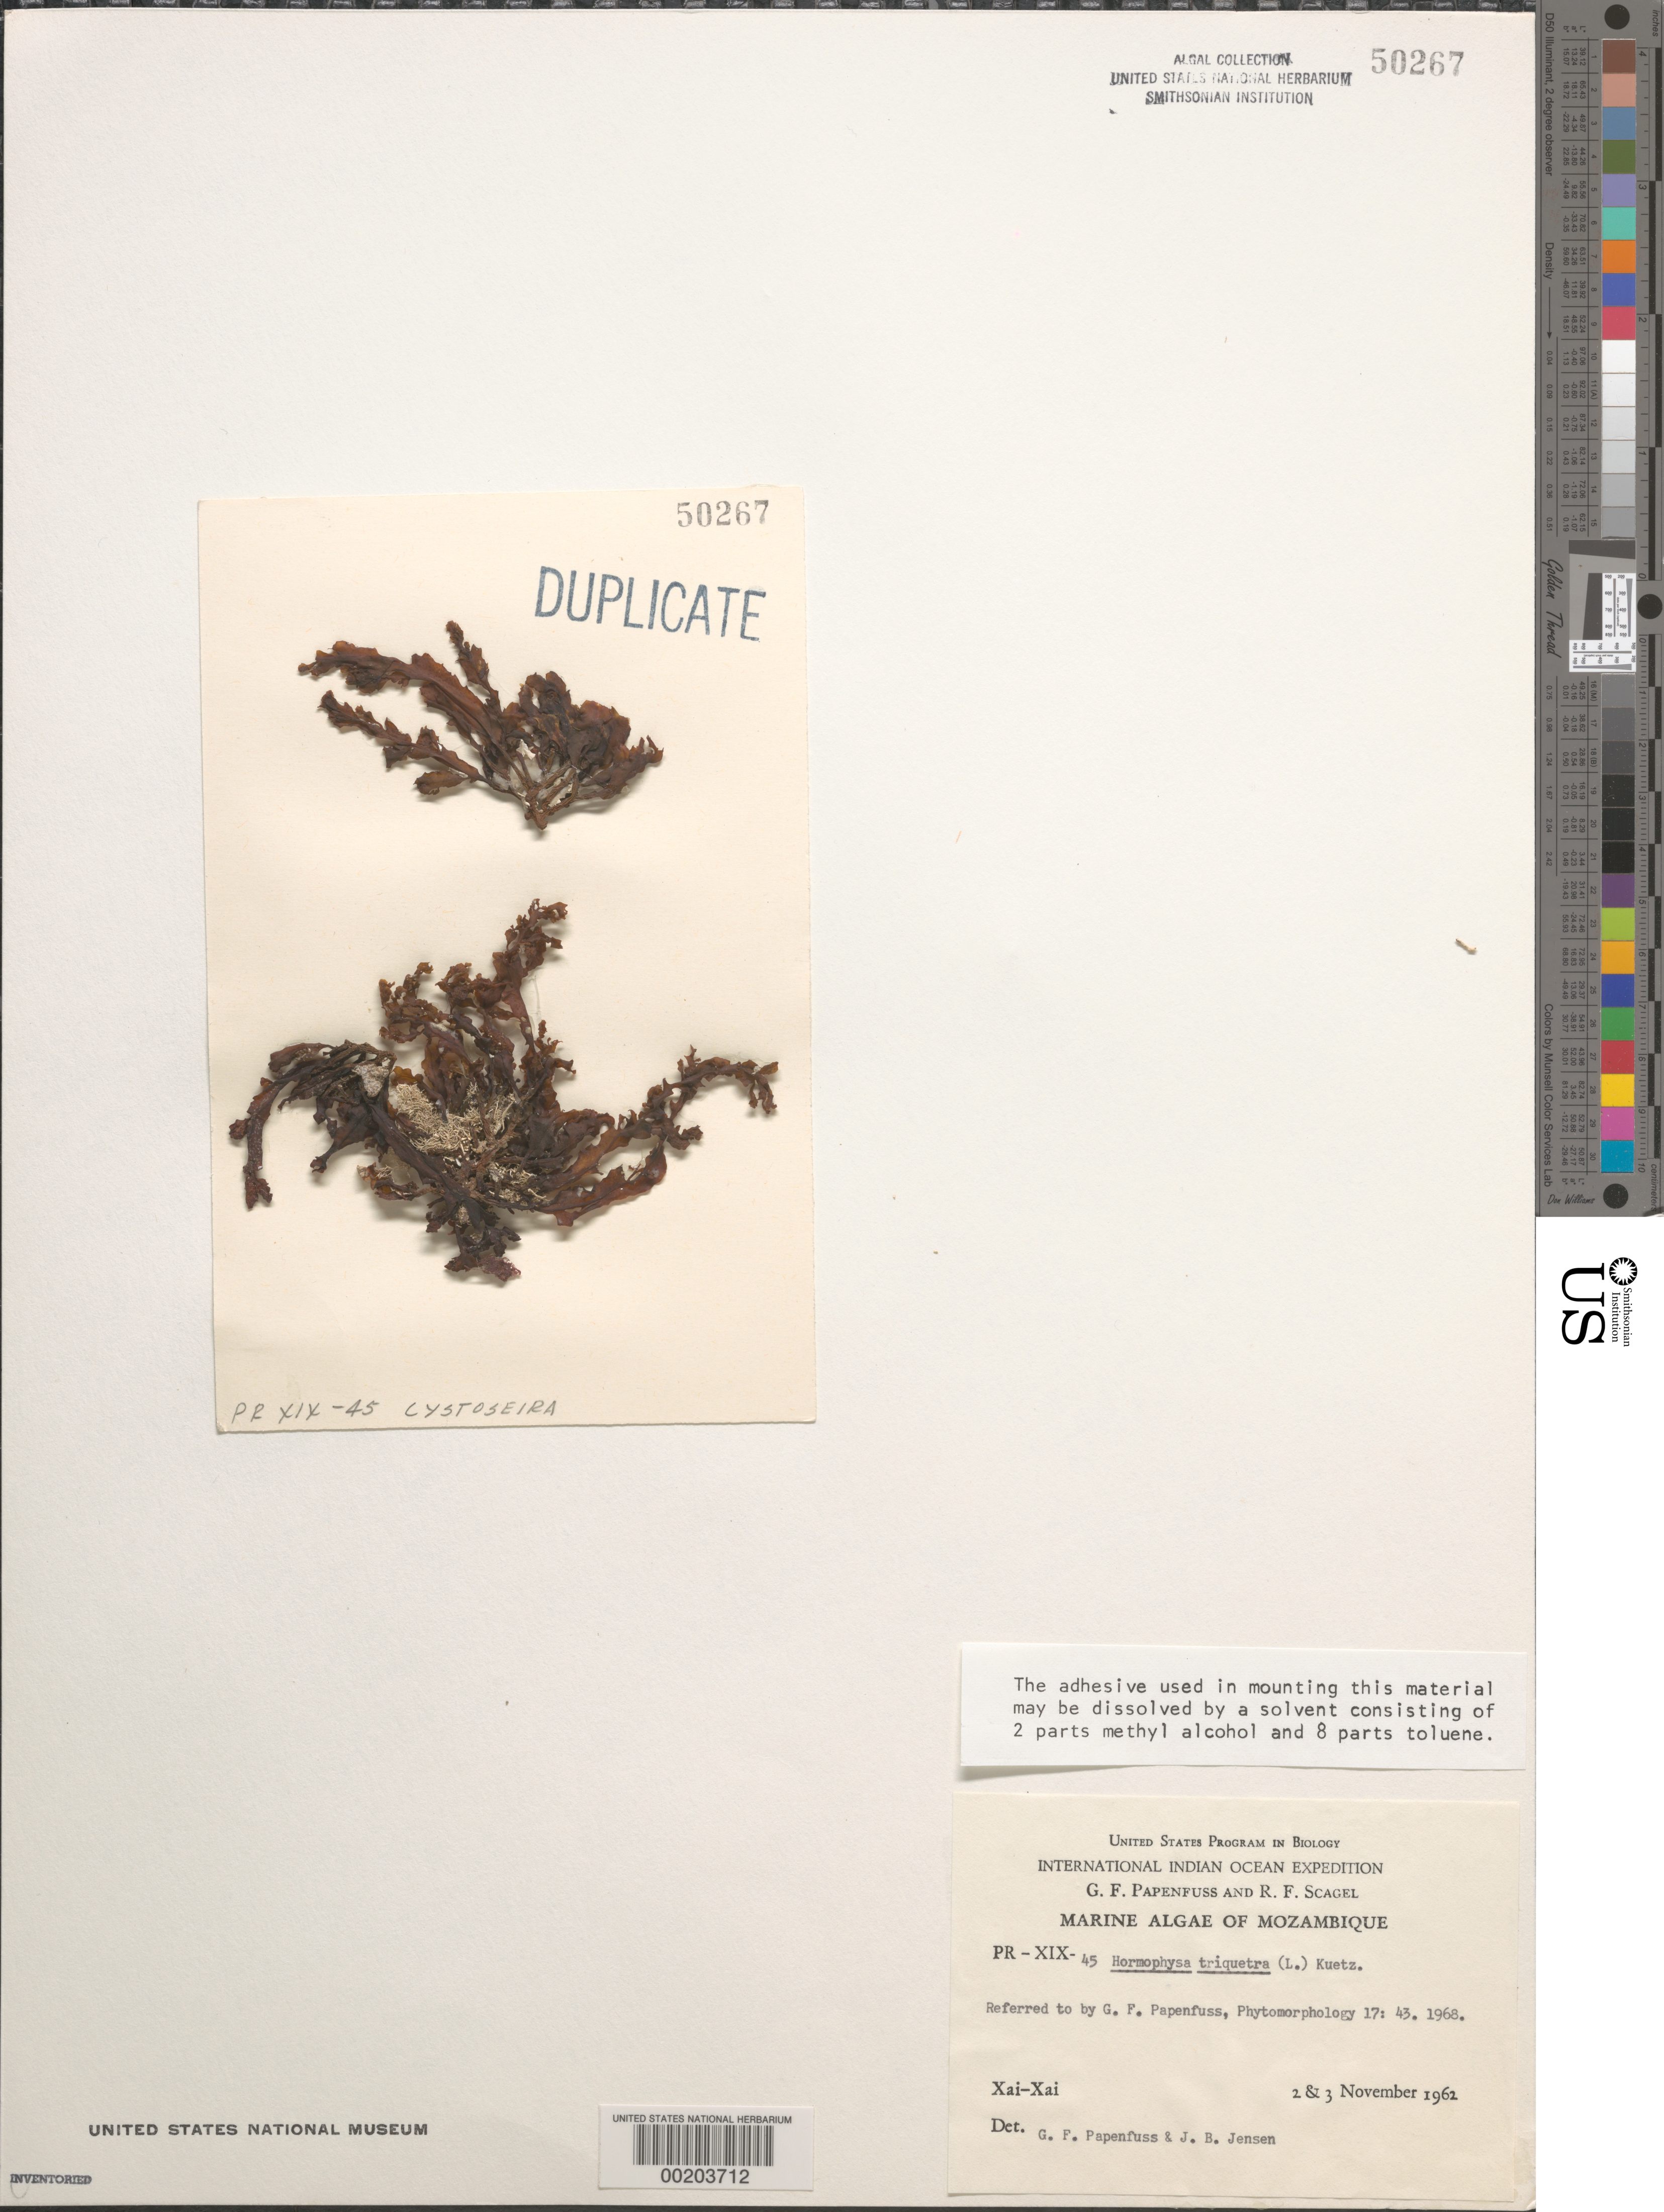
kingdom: Chromista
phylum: Ochrophyta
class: Phaeophyceae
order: Fucales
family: Sargassaceae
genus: Hormophysa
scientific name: Hormophysa cuneiformis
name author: (J.F. Gmel.) P.C. Silva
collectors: G. Papenfuss & R. F. Scagel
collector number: PR-XIX-45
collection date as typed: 02 Nov 1962 and 03 Nov 1962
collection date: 1962-11-02,1962-11-03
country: Mozambique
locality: Xai-Xai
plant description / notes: International Indian Ocean Expedition, 1962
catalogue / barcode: US 50267